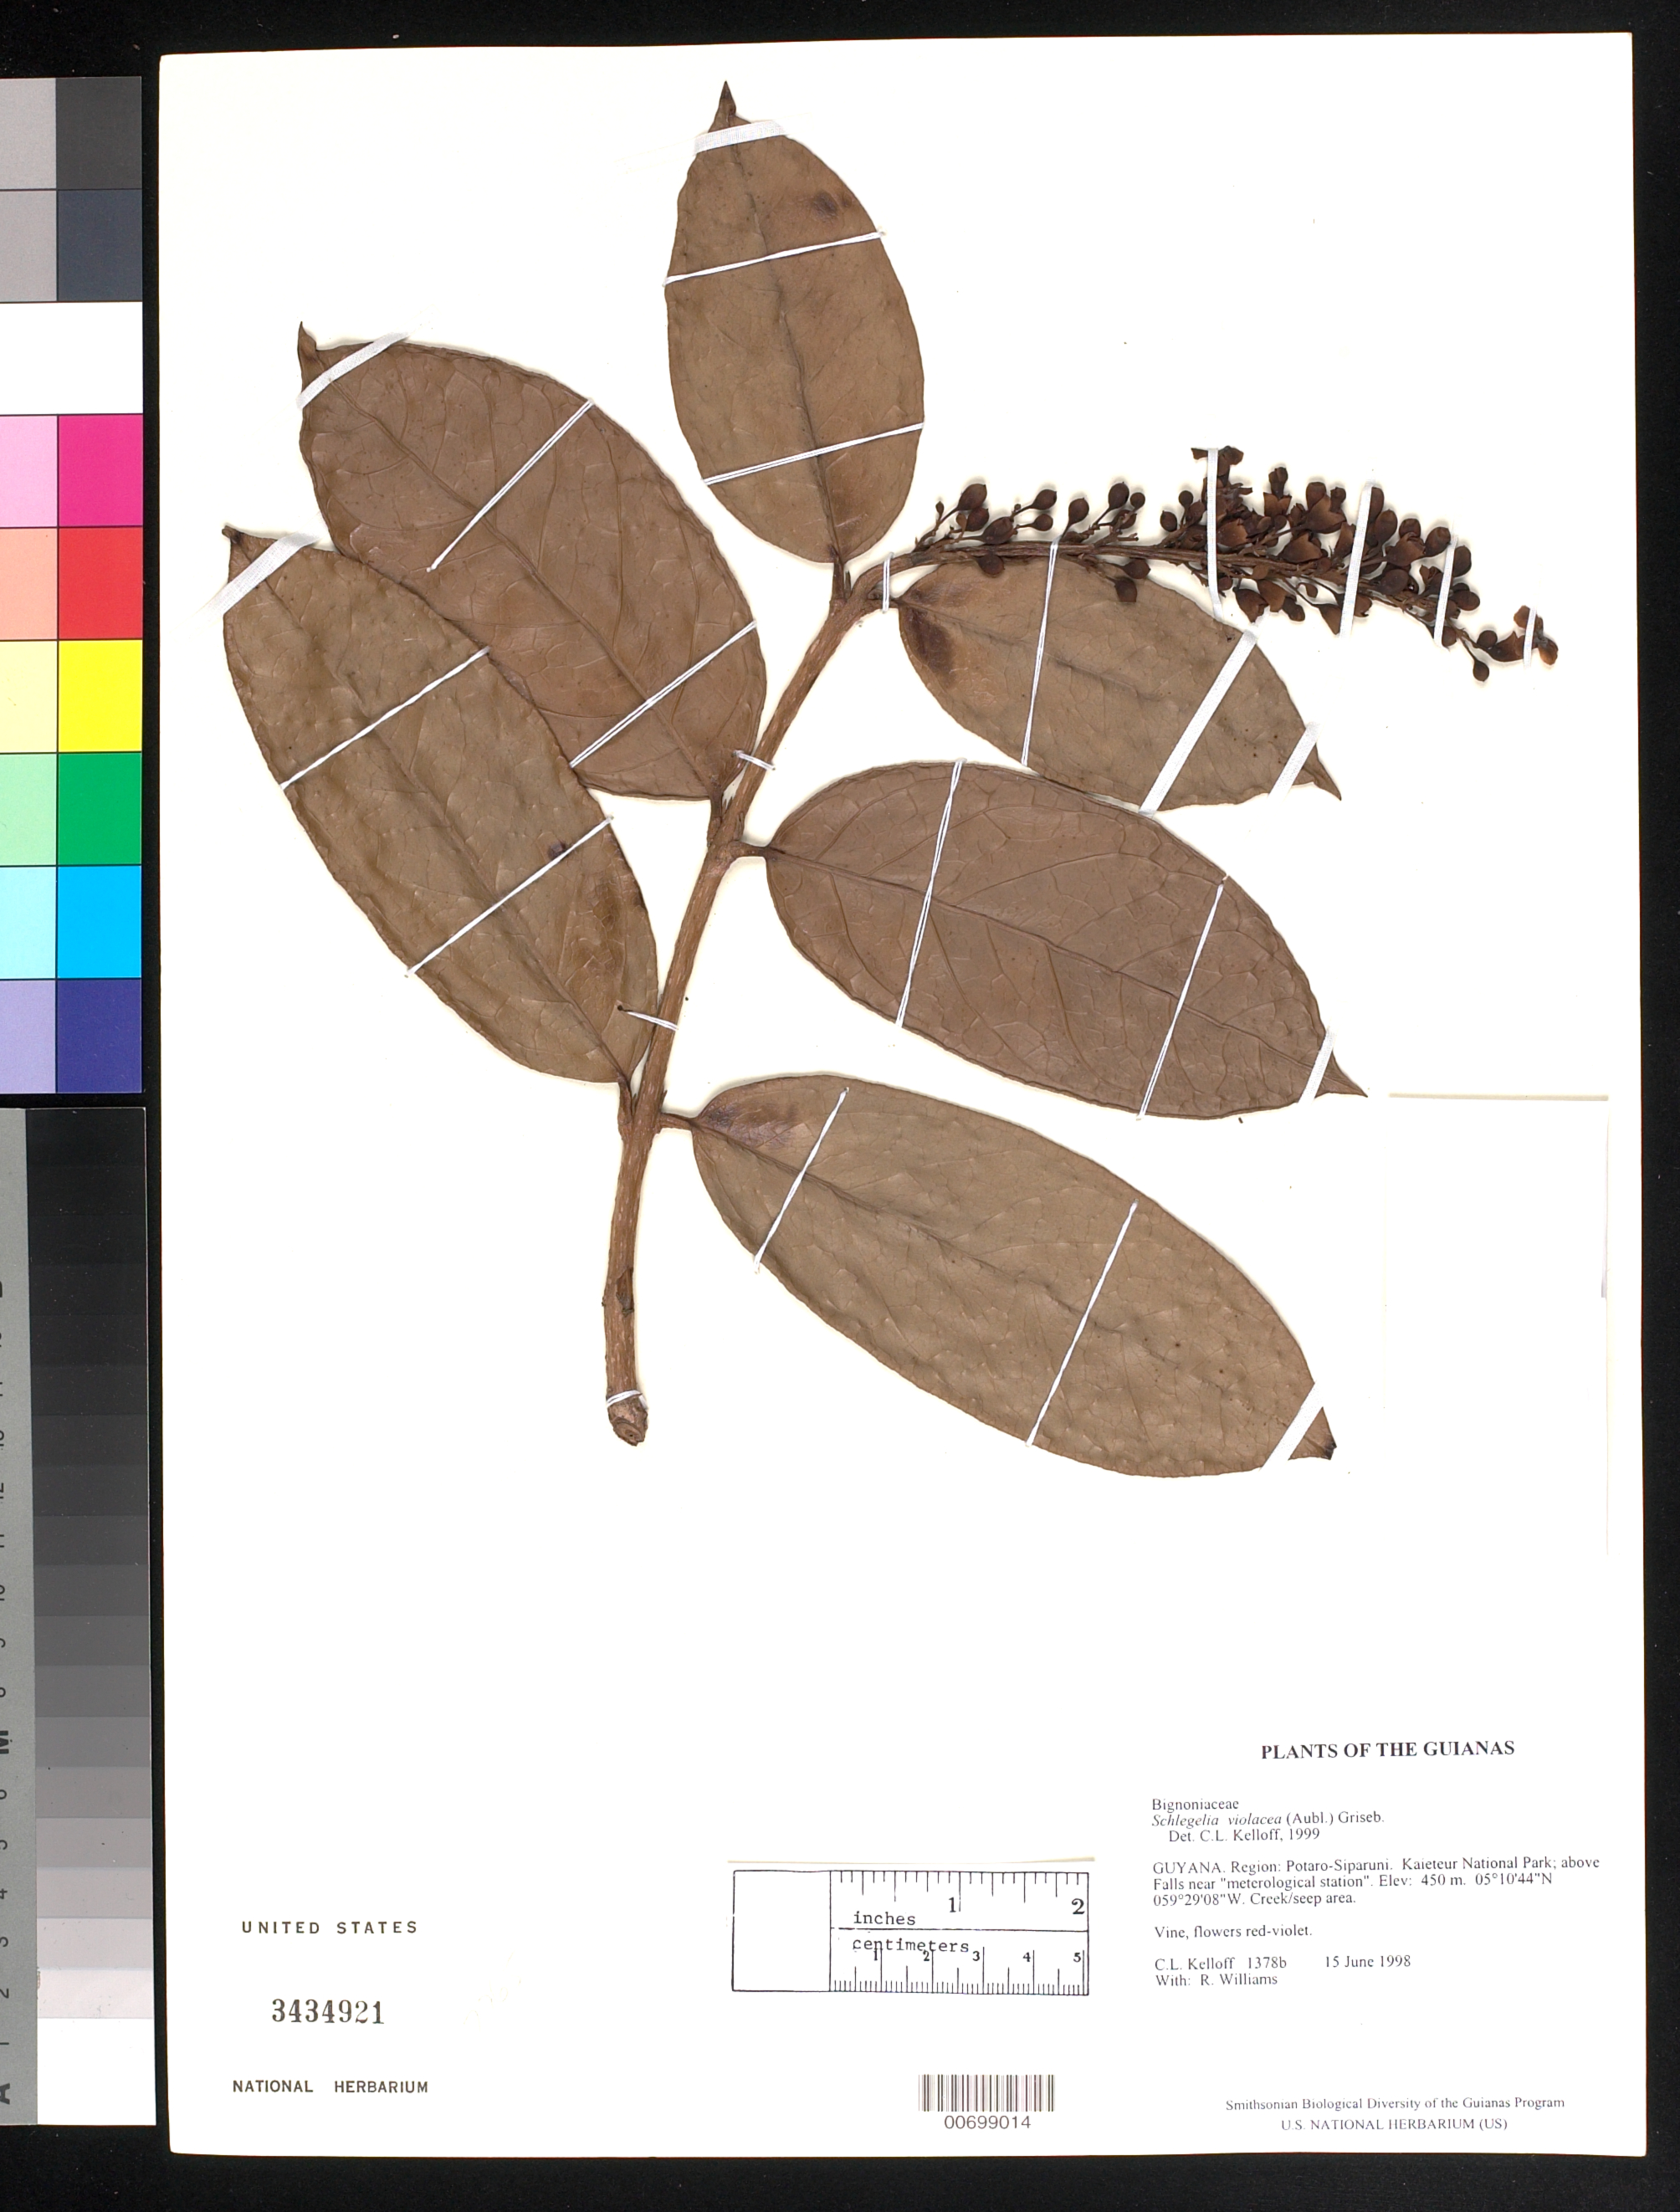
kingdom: Plantae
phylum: Tracheophyta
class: Magnoliopsida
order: Lamiales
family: Schlegeliaceae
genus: Schlegelia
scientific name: Schlegelia violacea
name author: (Aubl.) Griseb.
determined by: Kelloff, Carol L., (US), Smithsonian Institution - National Museum of Natural History (UNITED STATES)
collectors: C. L. Kelloff & R. Williams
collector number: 1378 b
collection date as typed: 15 June 1998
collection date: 1998-06-15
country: Guyana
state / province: Potaro-Siparuni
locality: Kaieteur National Park; above Falls near "meterological station"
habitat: Creek/seep area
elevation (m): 450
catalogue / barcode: US 3434921